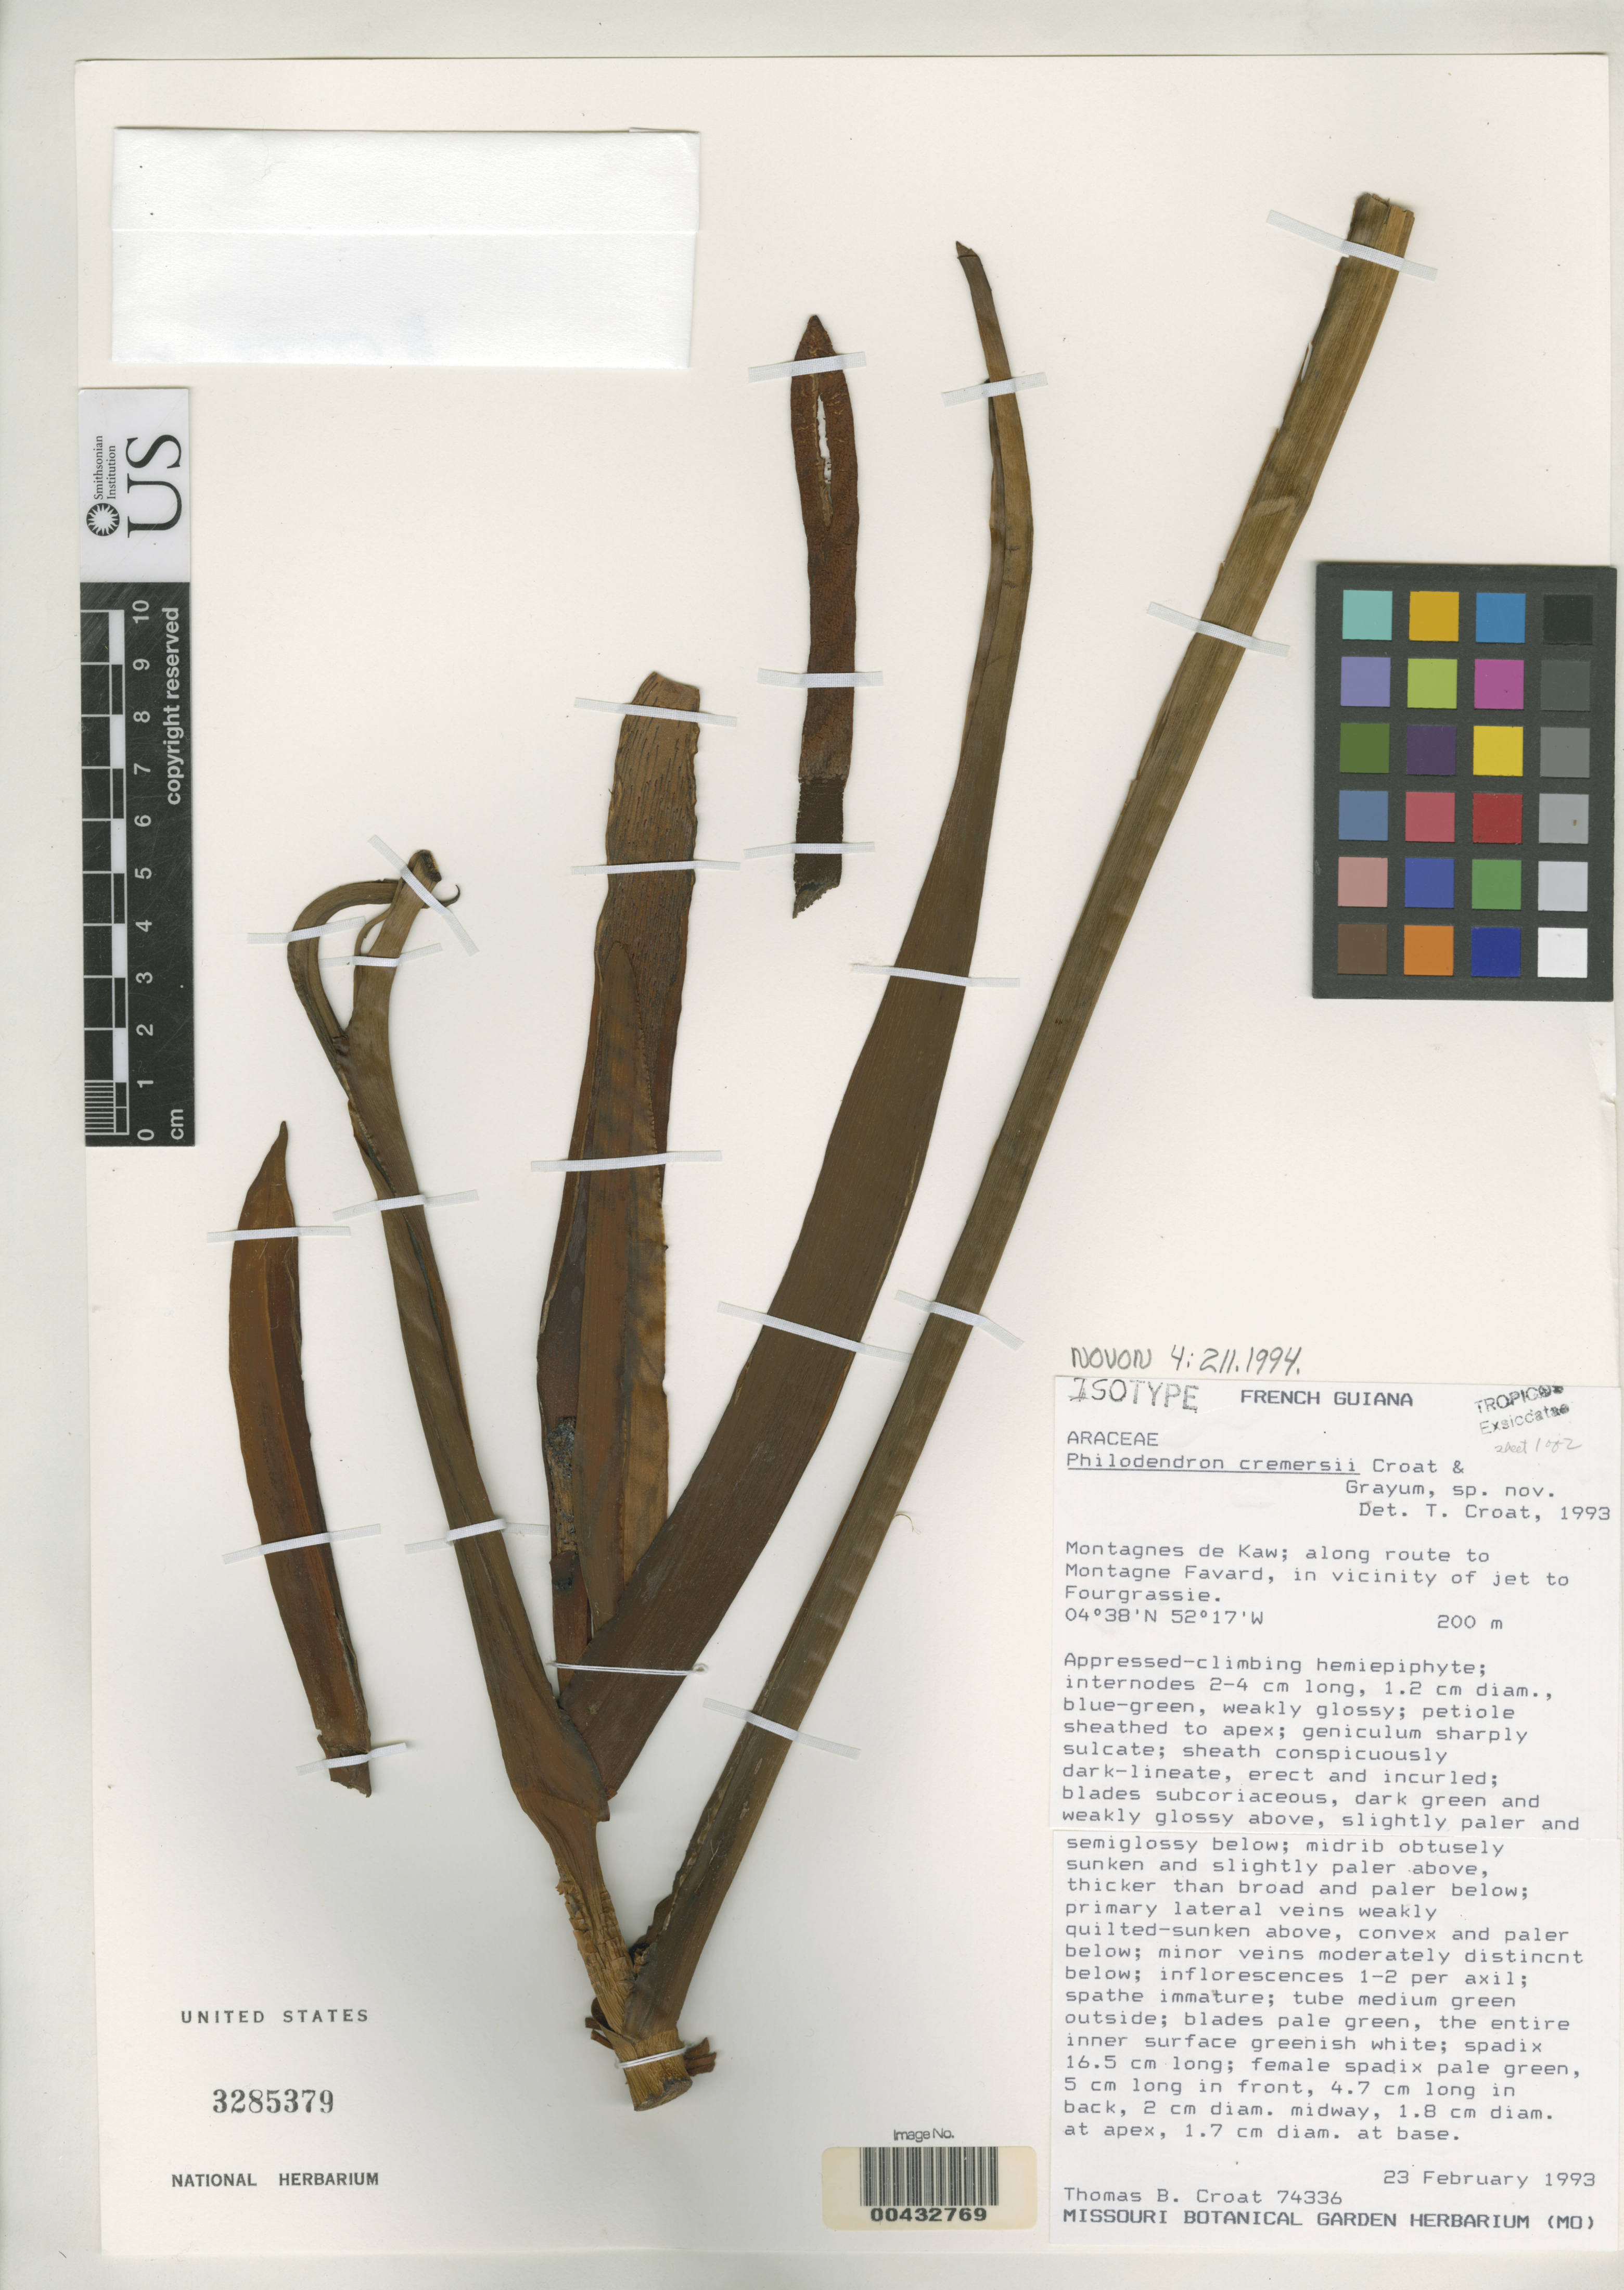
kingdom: Plantae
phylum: Tracheophyta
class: Liliopsida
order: Alismatales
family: Araceae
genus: Philodendron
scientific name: Philodendron cremersii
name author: Croat & Grayum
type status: Isotype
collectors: T. B. Croat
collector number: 74336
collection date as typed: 23 Feb 1993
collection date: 1993-02-23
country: French Guiana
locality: Montagnes de Kaw, along route to Montagne Favard, vicinity of Jet to Fourgrassie.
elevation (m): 200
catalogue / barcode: US 3285379